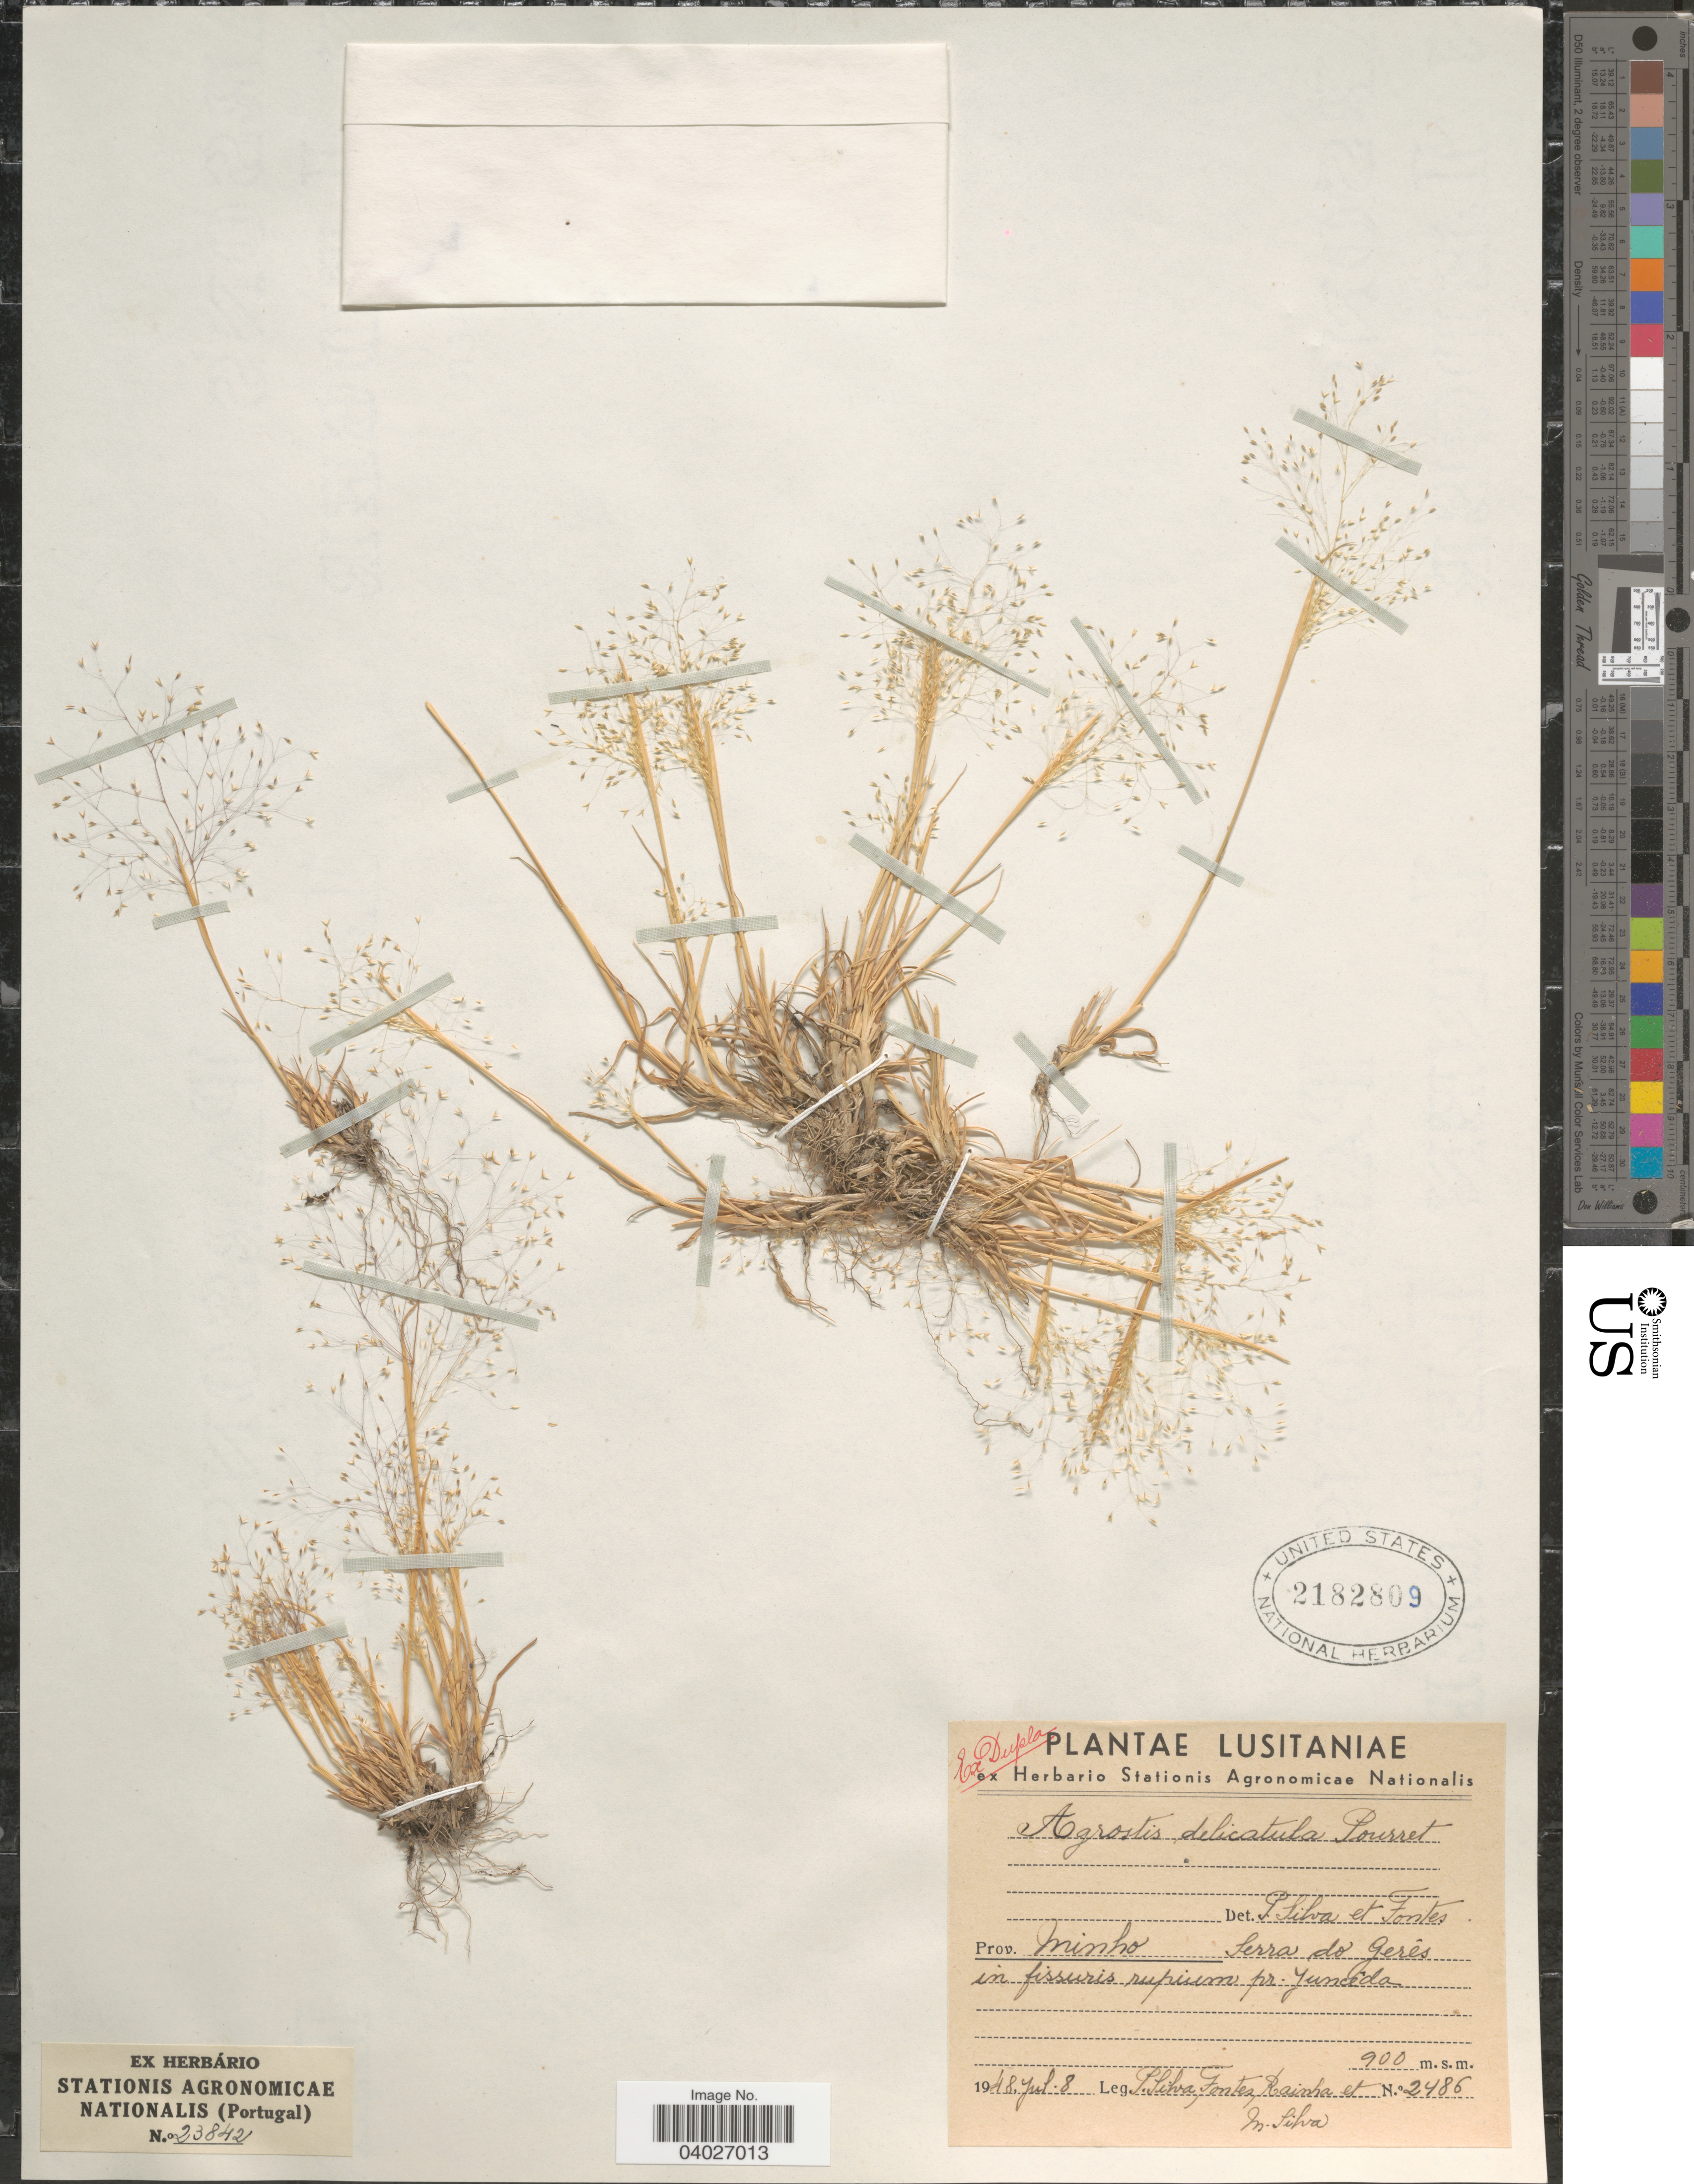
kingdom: Plantae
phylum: Tracheophyta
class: Liliopsida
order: Poales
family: Poaceae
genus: Agrostula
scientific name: Agrostula truncatula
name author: (Parl.) P.M. Peterson et al.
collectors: P. Silva, Fontes, Rainha & M. Silva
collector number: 2486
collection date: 1948-07-08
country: Portugal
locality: Lusitaniae. Prov. Minho. Serra do Gerês in fissuris rupium pr. Juncêda.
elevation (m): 900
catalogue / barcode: US 2182809